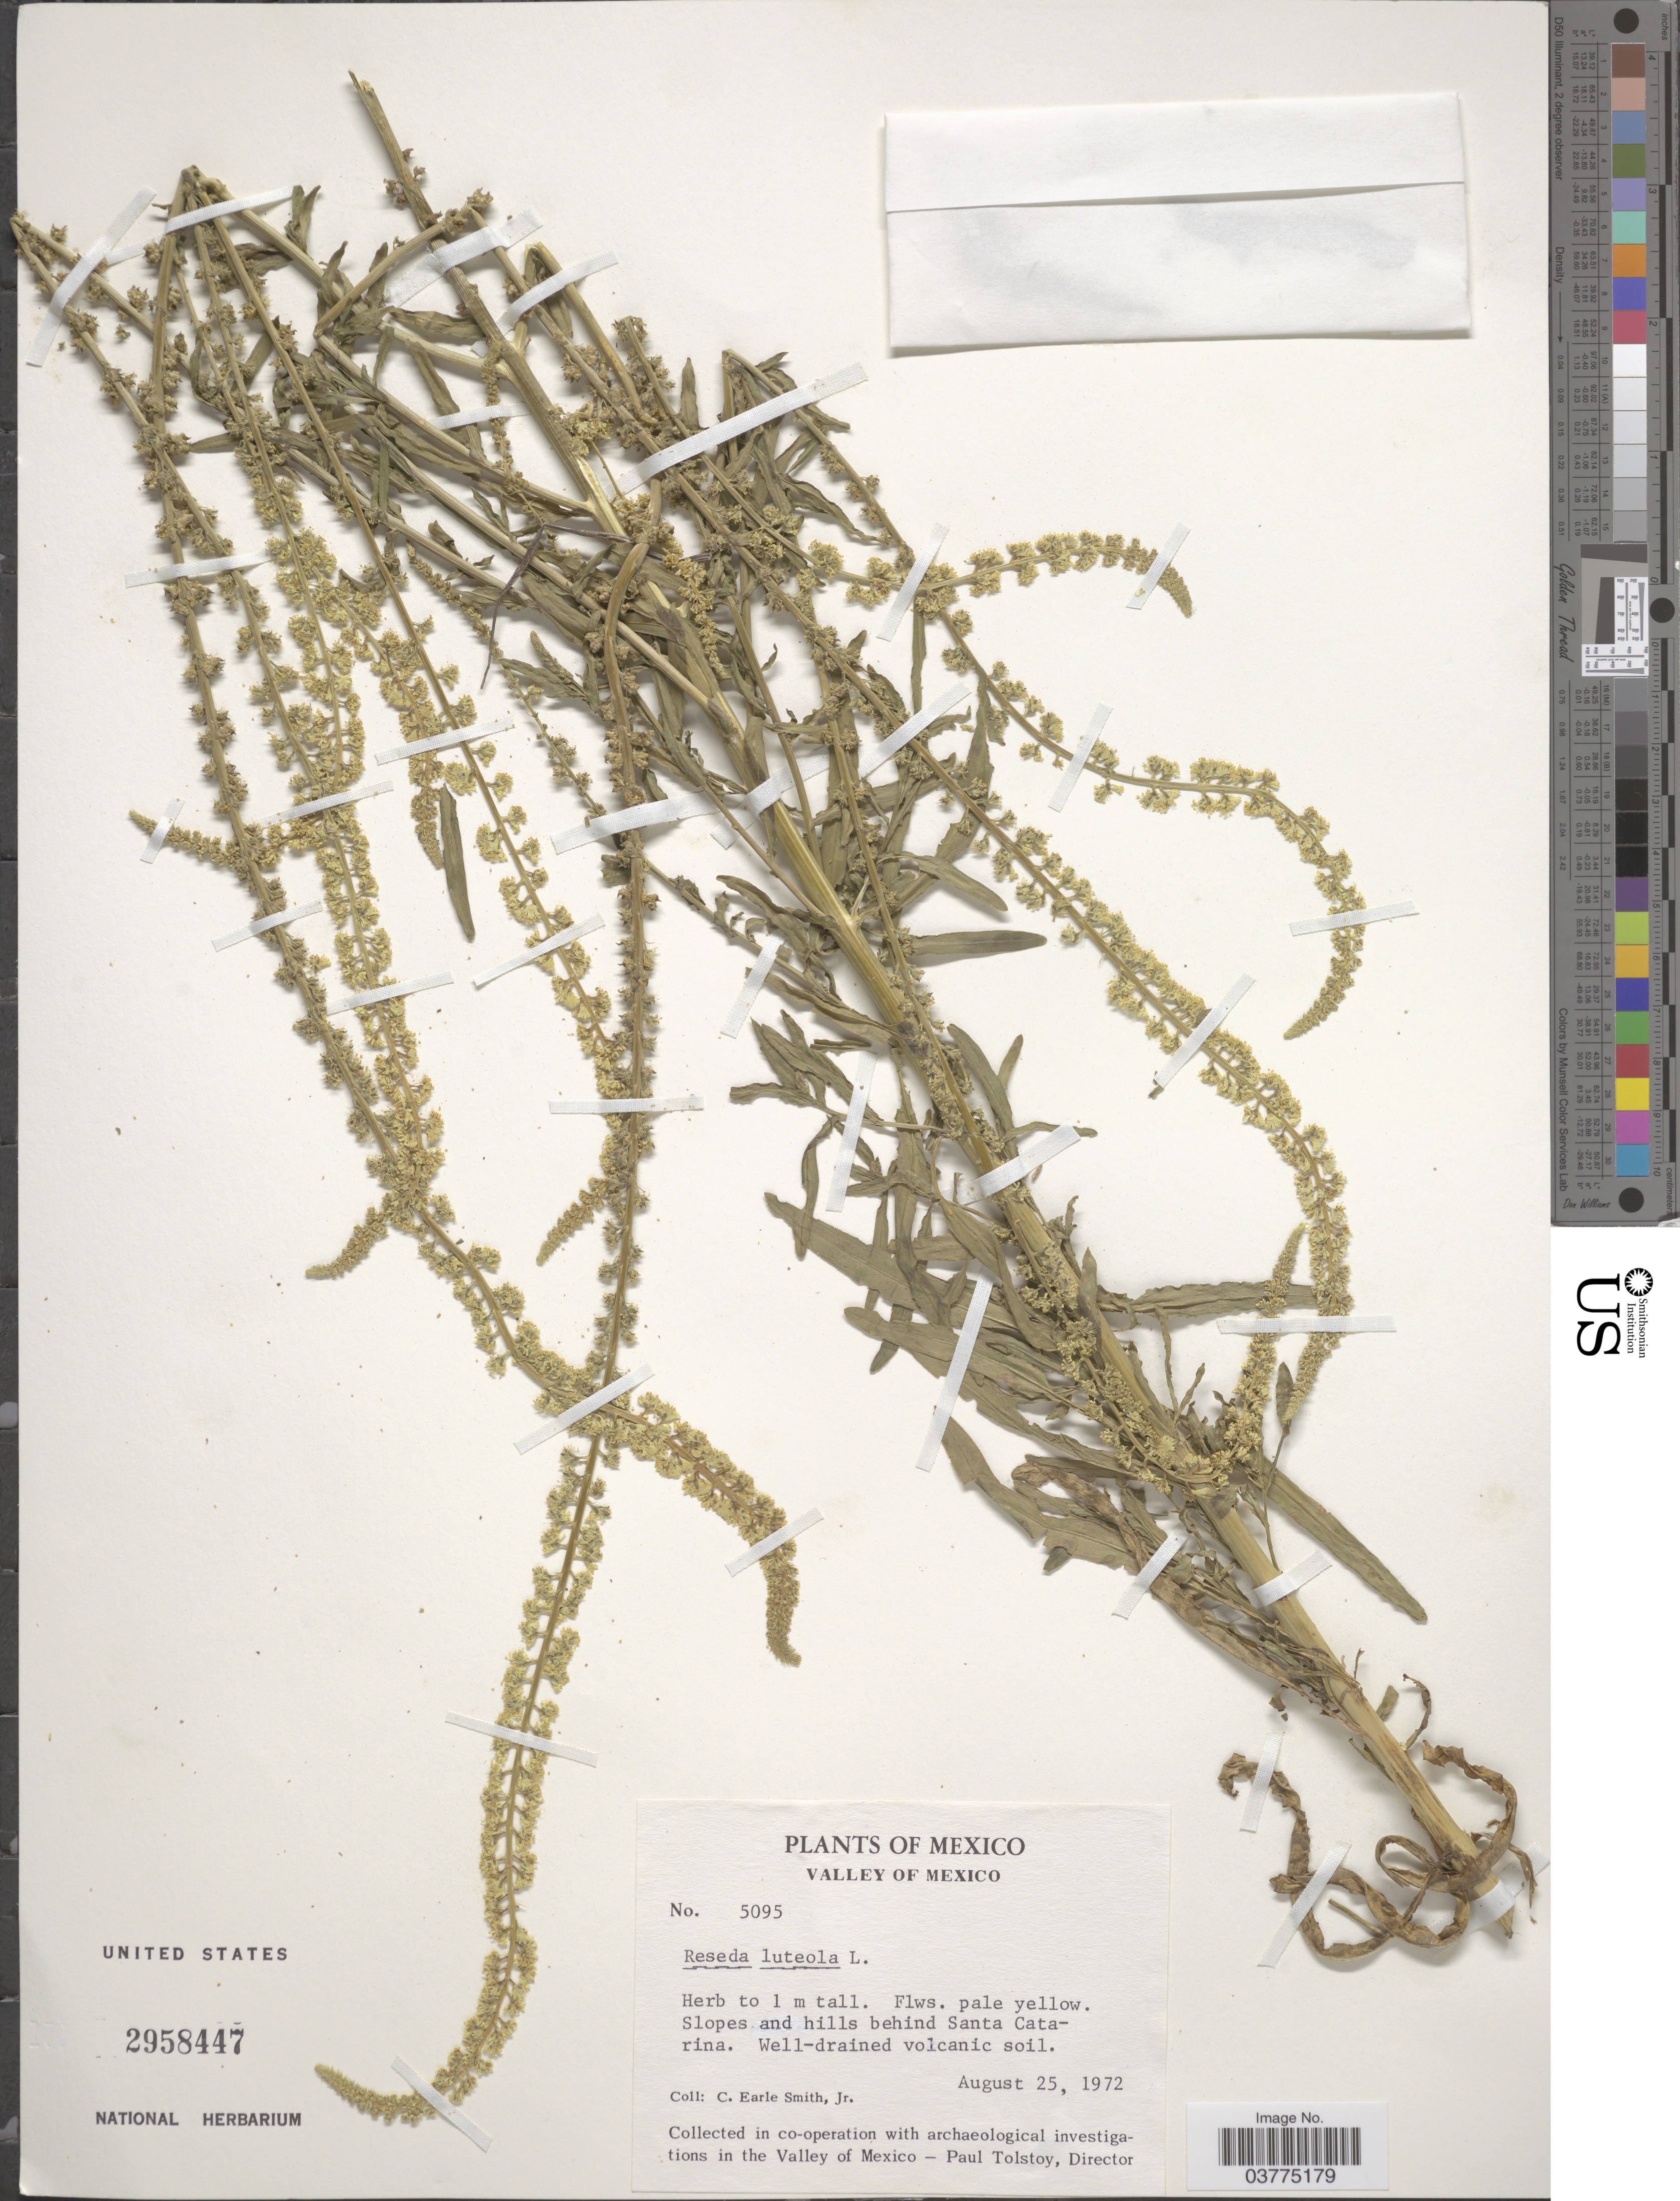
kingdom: Plantae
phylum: Tracheophyta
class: Magnoliopsida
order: Brassicales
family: Resedaceae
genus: Reseda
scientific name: Reseda luteola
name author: L.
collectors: C. E. Smith Jr.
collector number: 5095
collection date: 1972-08-25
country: Mexico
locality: Valley of Mexico. Slopes and hills behind Santa Catarina.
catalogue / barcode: US 2958447